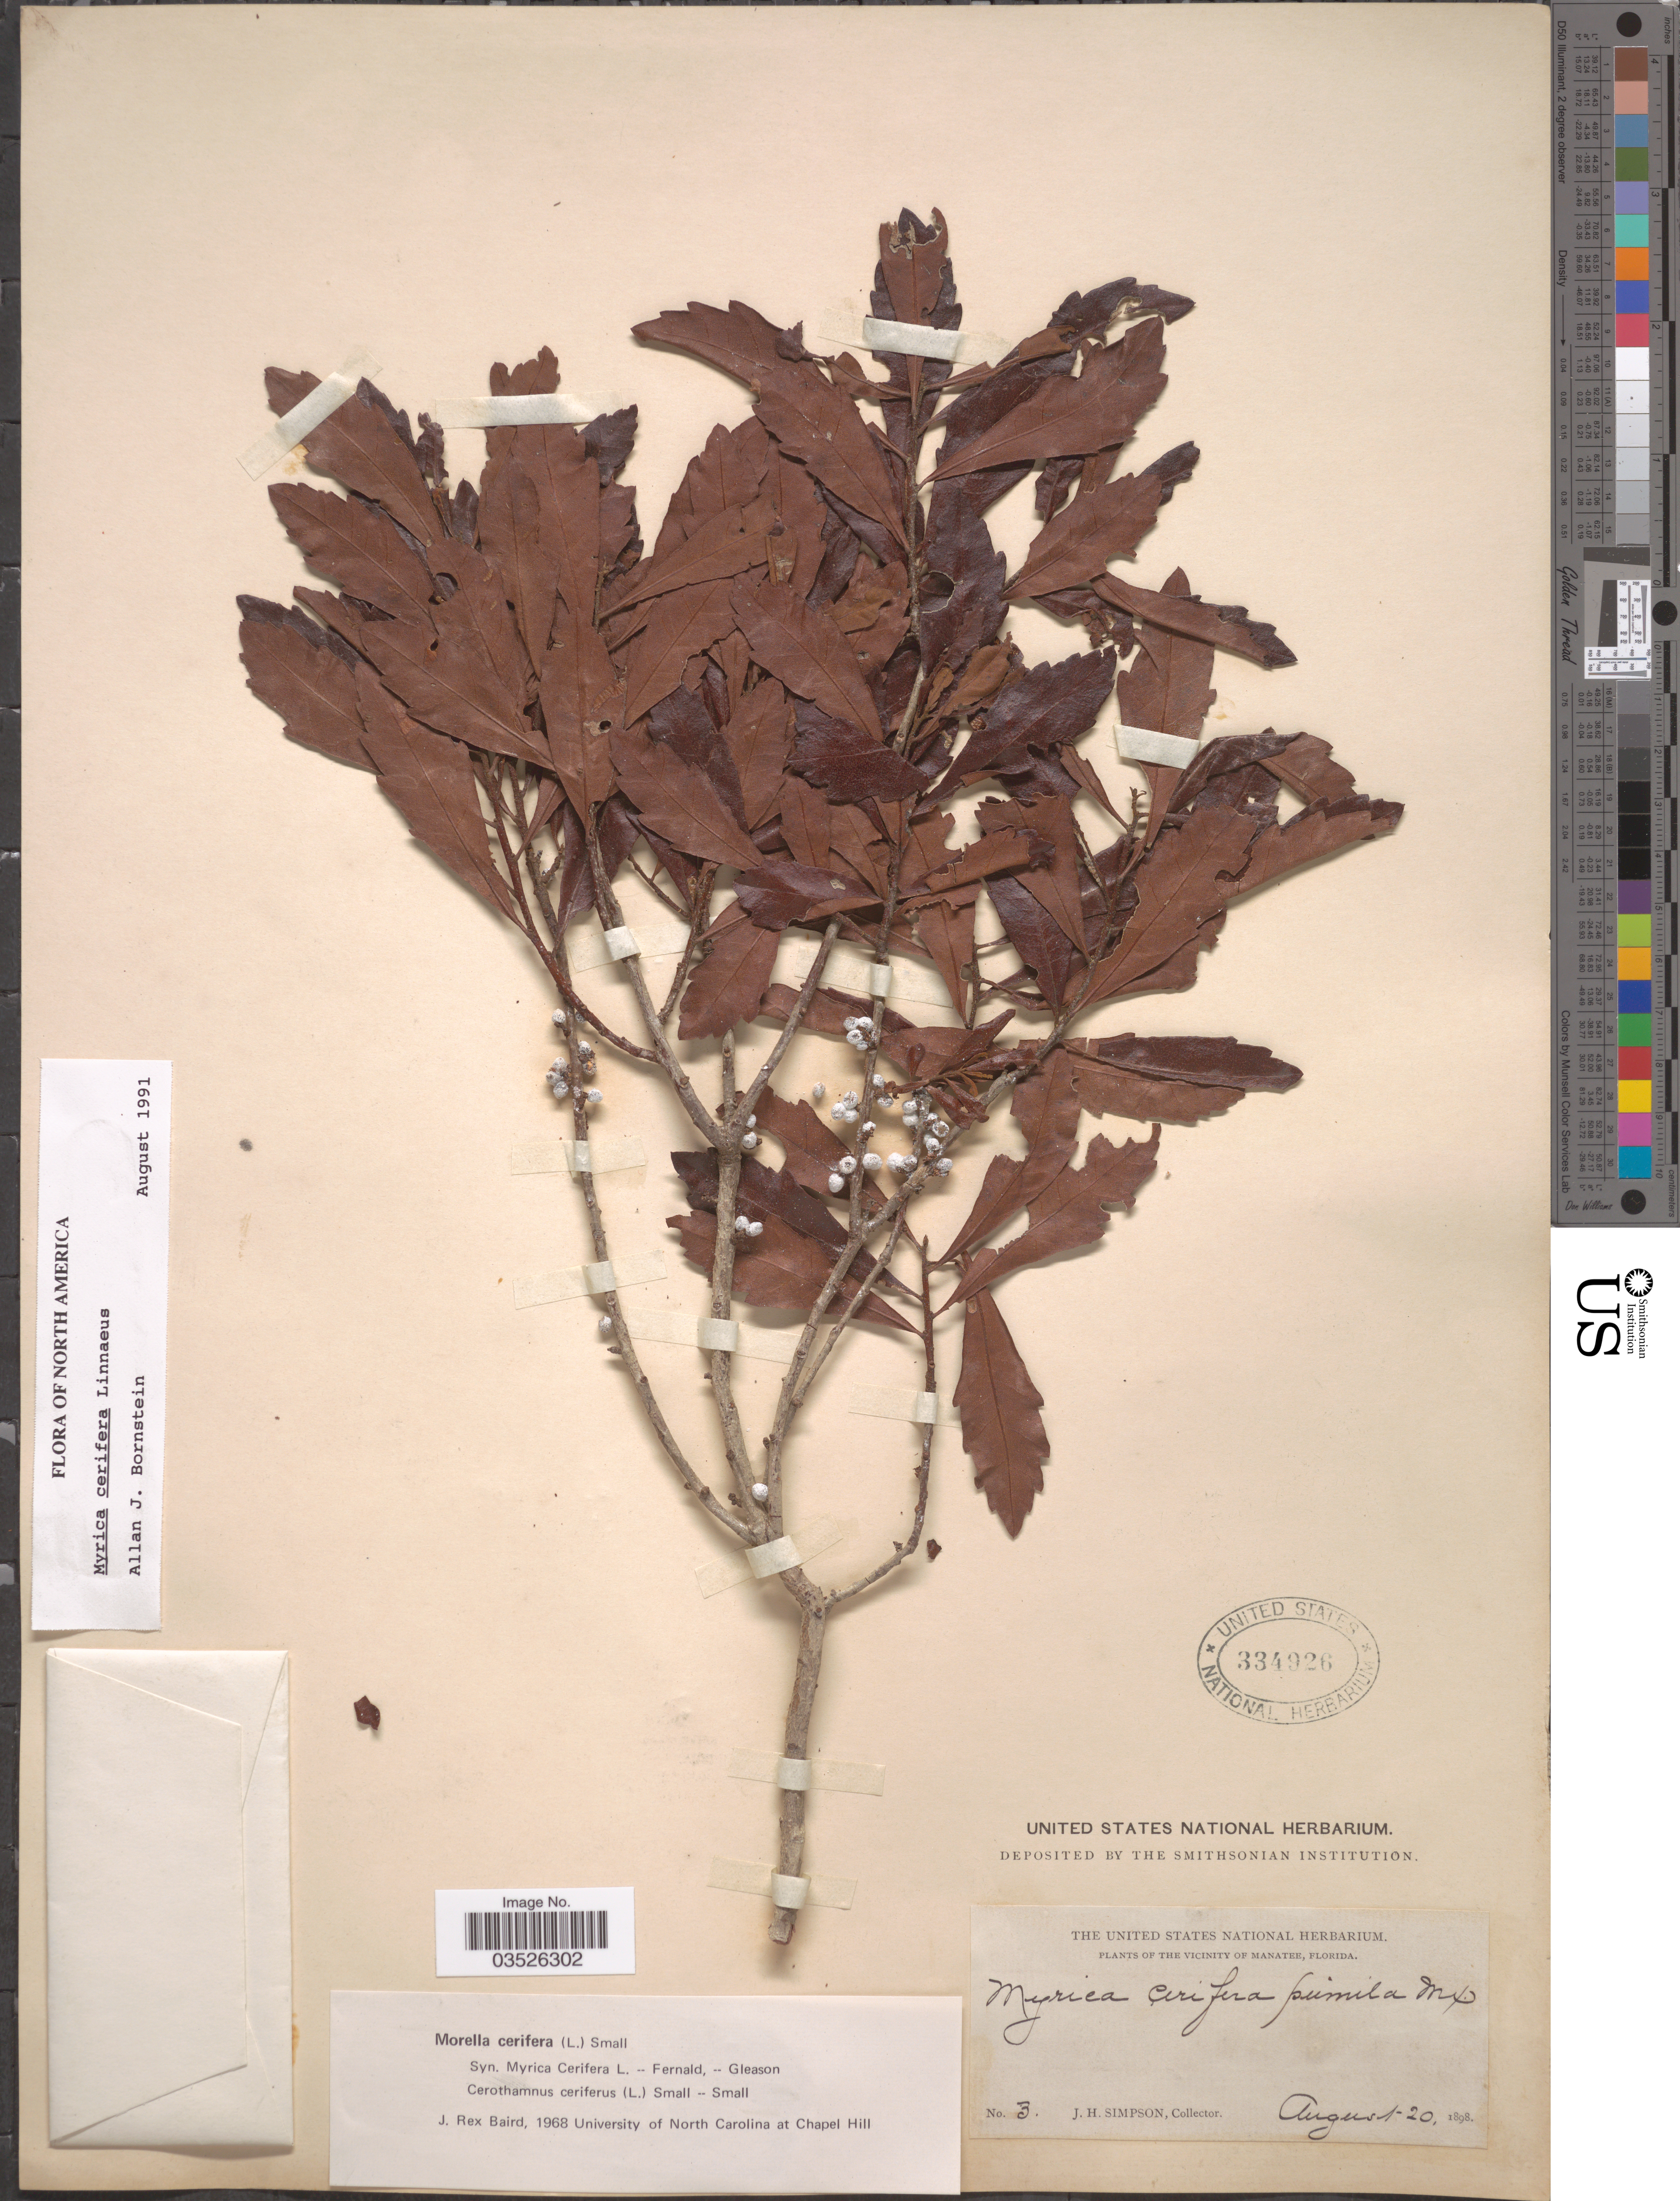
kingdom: Plantae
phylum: Tracheophyta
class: Magnoliopsida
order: Fagales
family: Myricaceae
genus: Morella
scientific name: Morella cerifera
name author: (L.) Small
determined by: Baird, James Rex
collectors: J. H. Simpson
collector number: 3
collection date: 1898-08-20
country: United States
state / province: Florida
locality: The vicinity of Manatee.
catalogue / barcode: US 334926